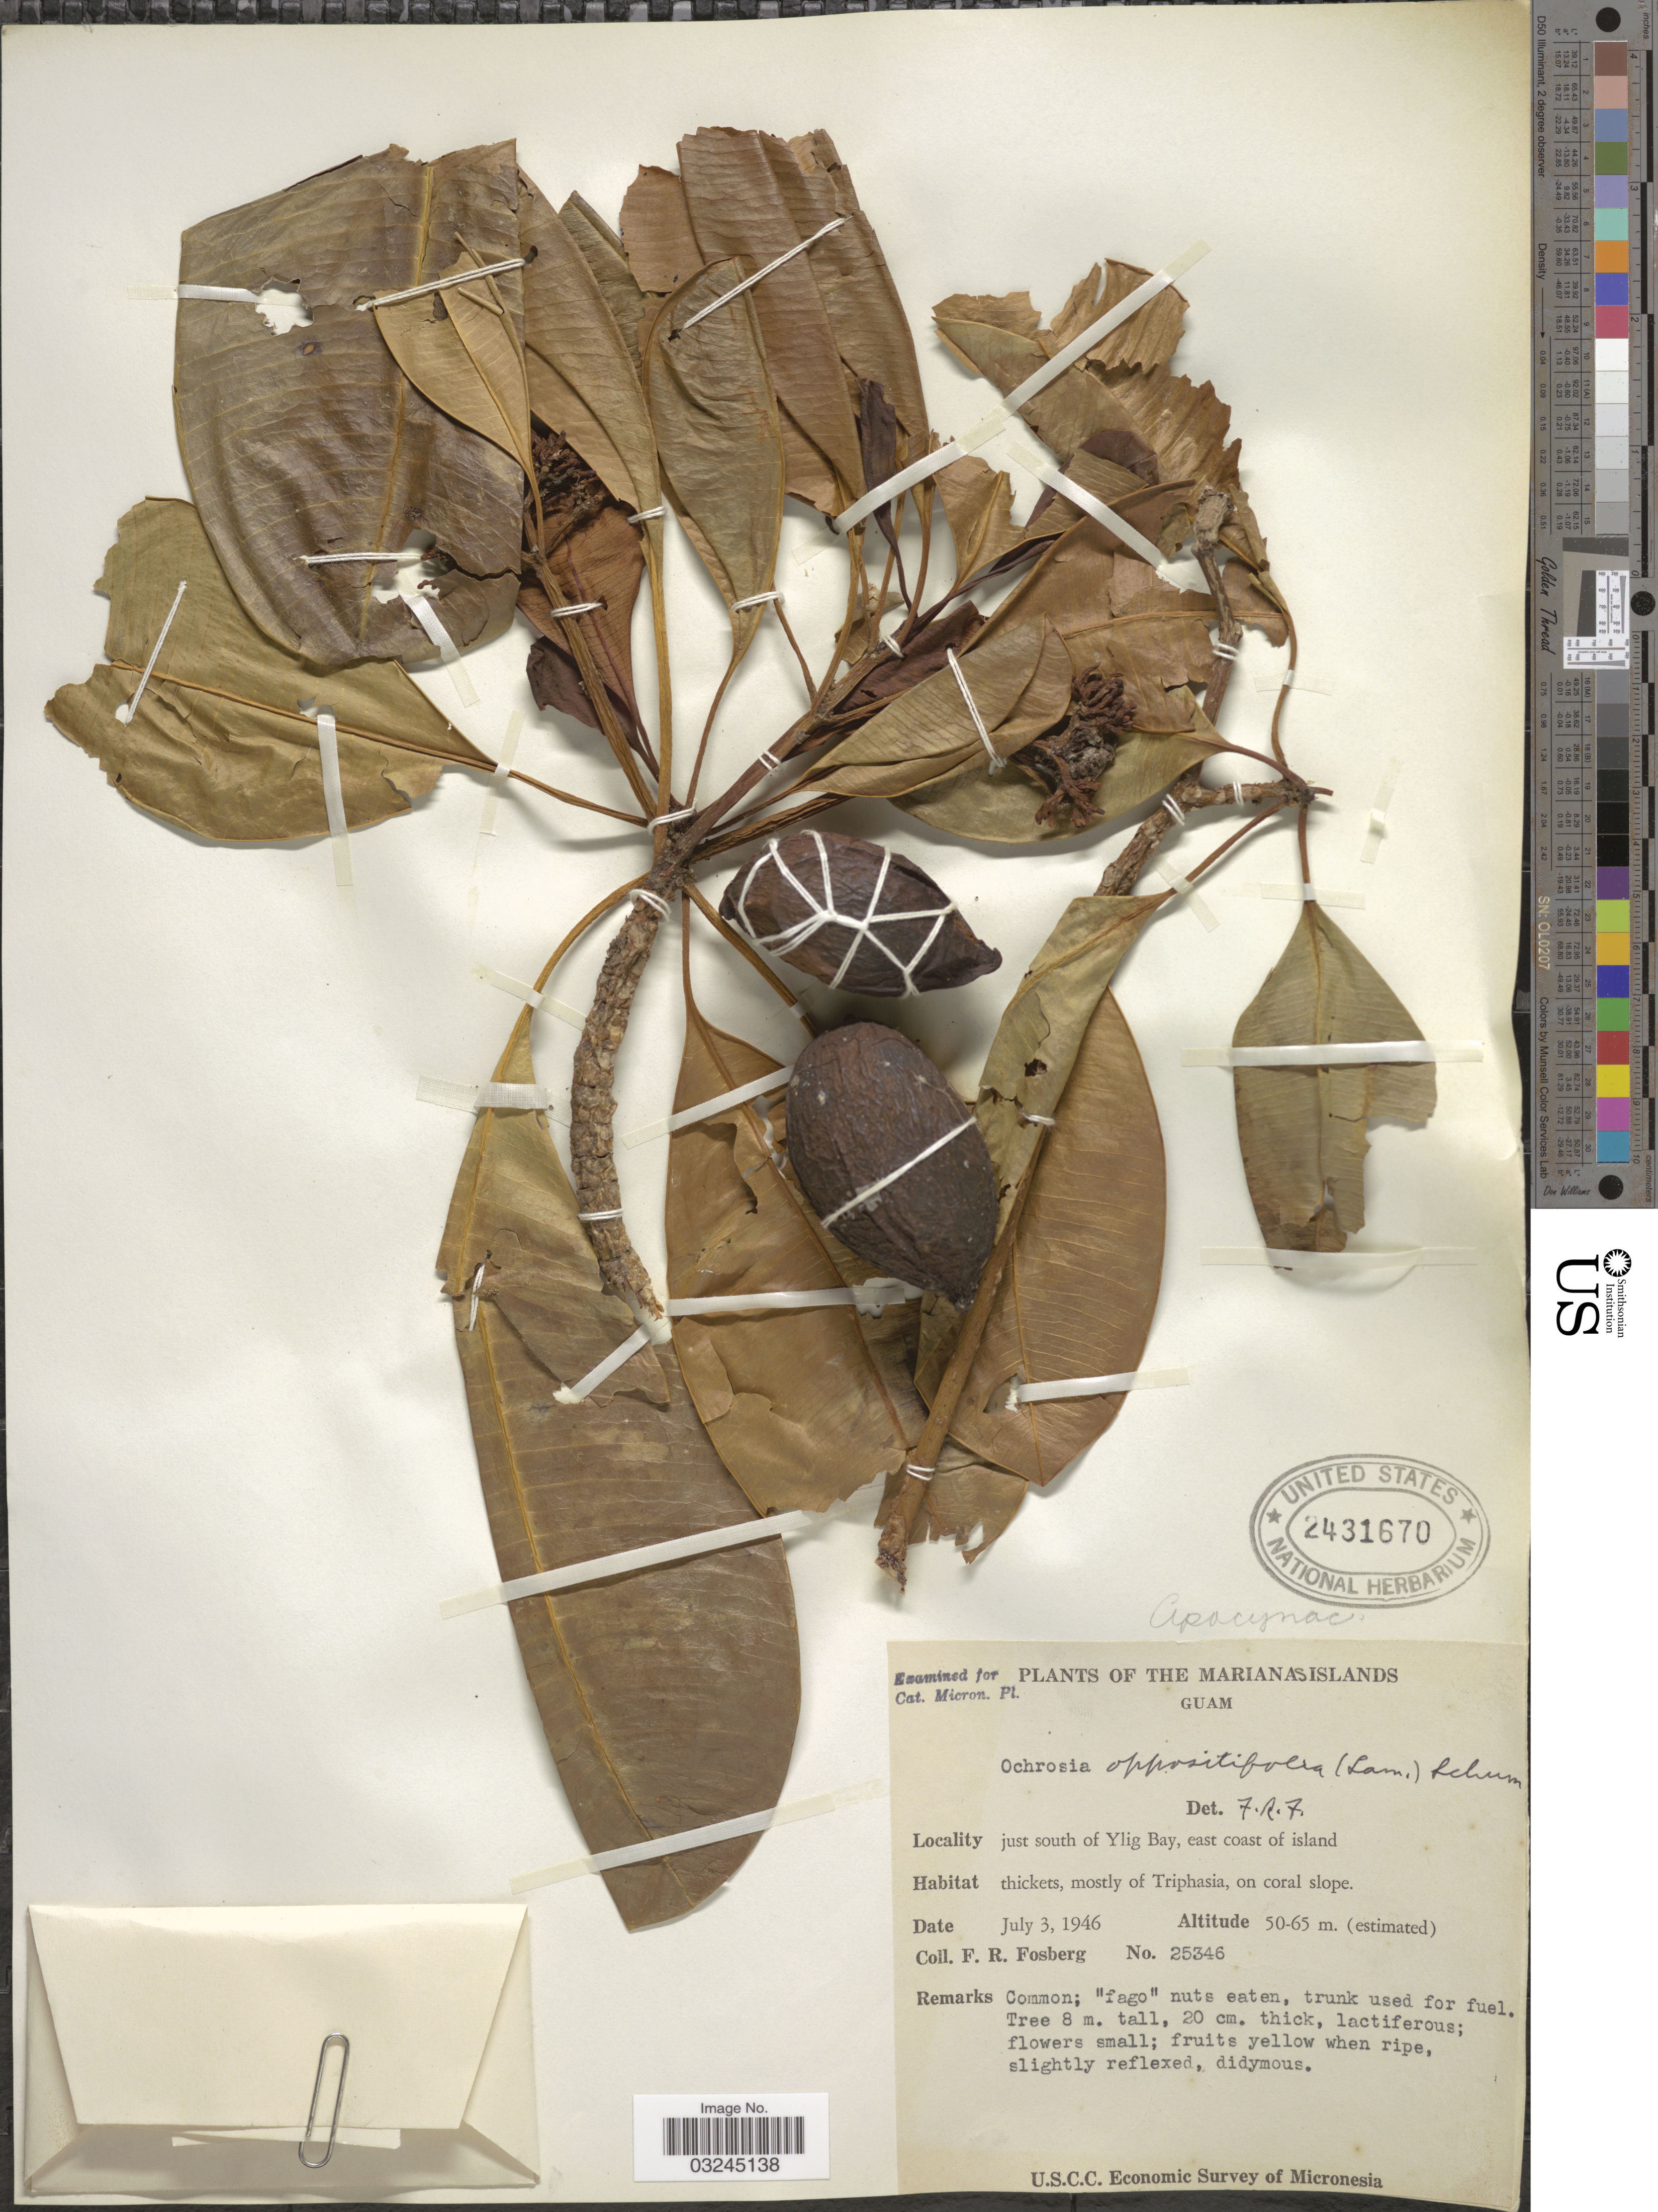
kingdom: Plantae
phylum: Tracheophyta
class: Magnoliopsida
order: Gentianales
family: Apocynaceae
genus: Ochrosia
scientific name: Ochrosia oppositifolia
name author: (Lam.) K. Schum.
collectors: F. R. Fosberg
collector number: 25346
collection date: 1946-07-03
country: Guam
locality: The Marianas Islands. Just south of Ylig Bay, east coast of island.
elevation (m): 50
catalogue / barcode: US 2431670